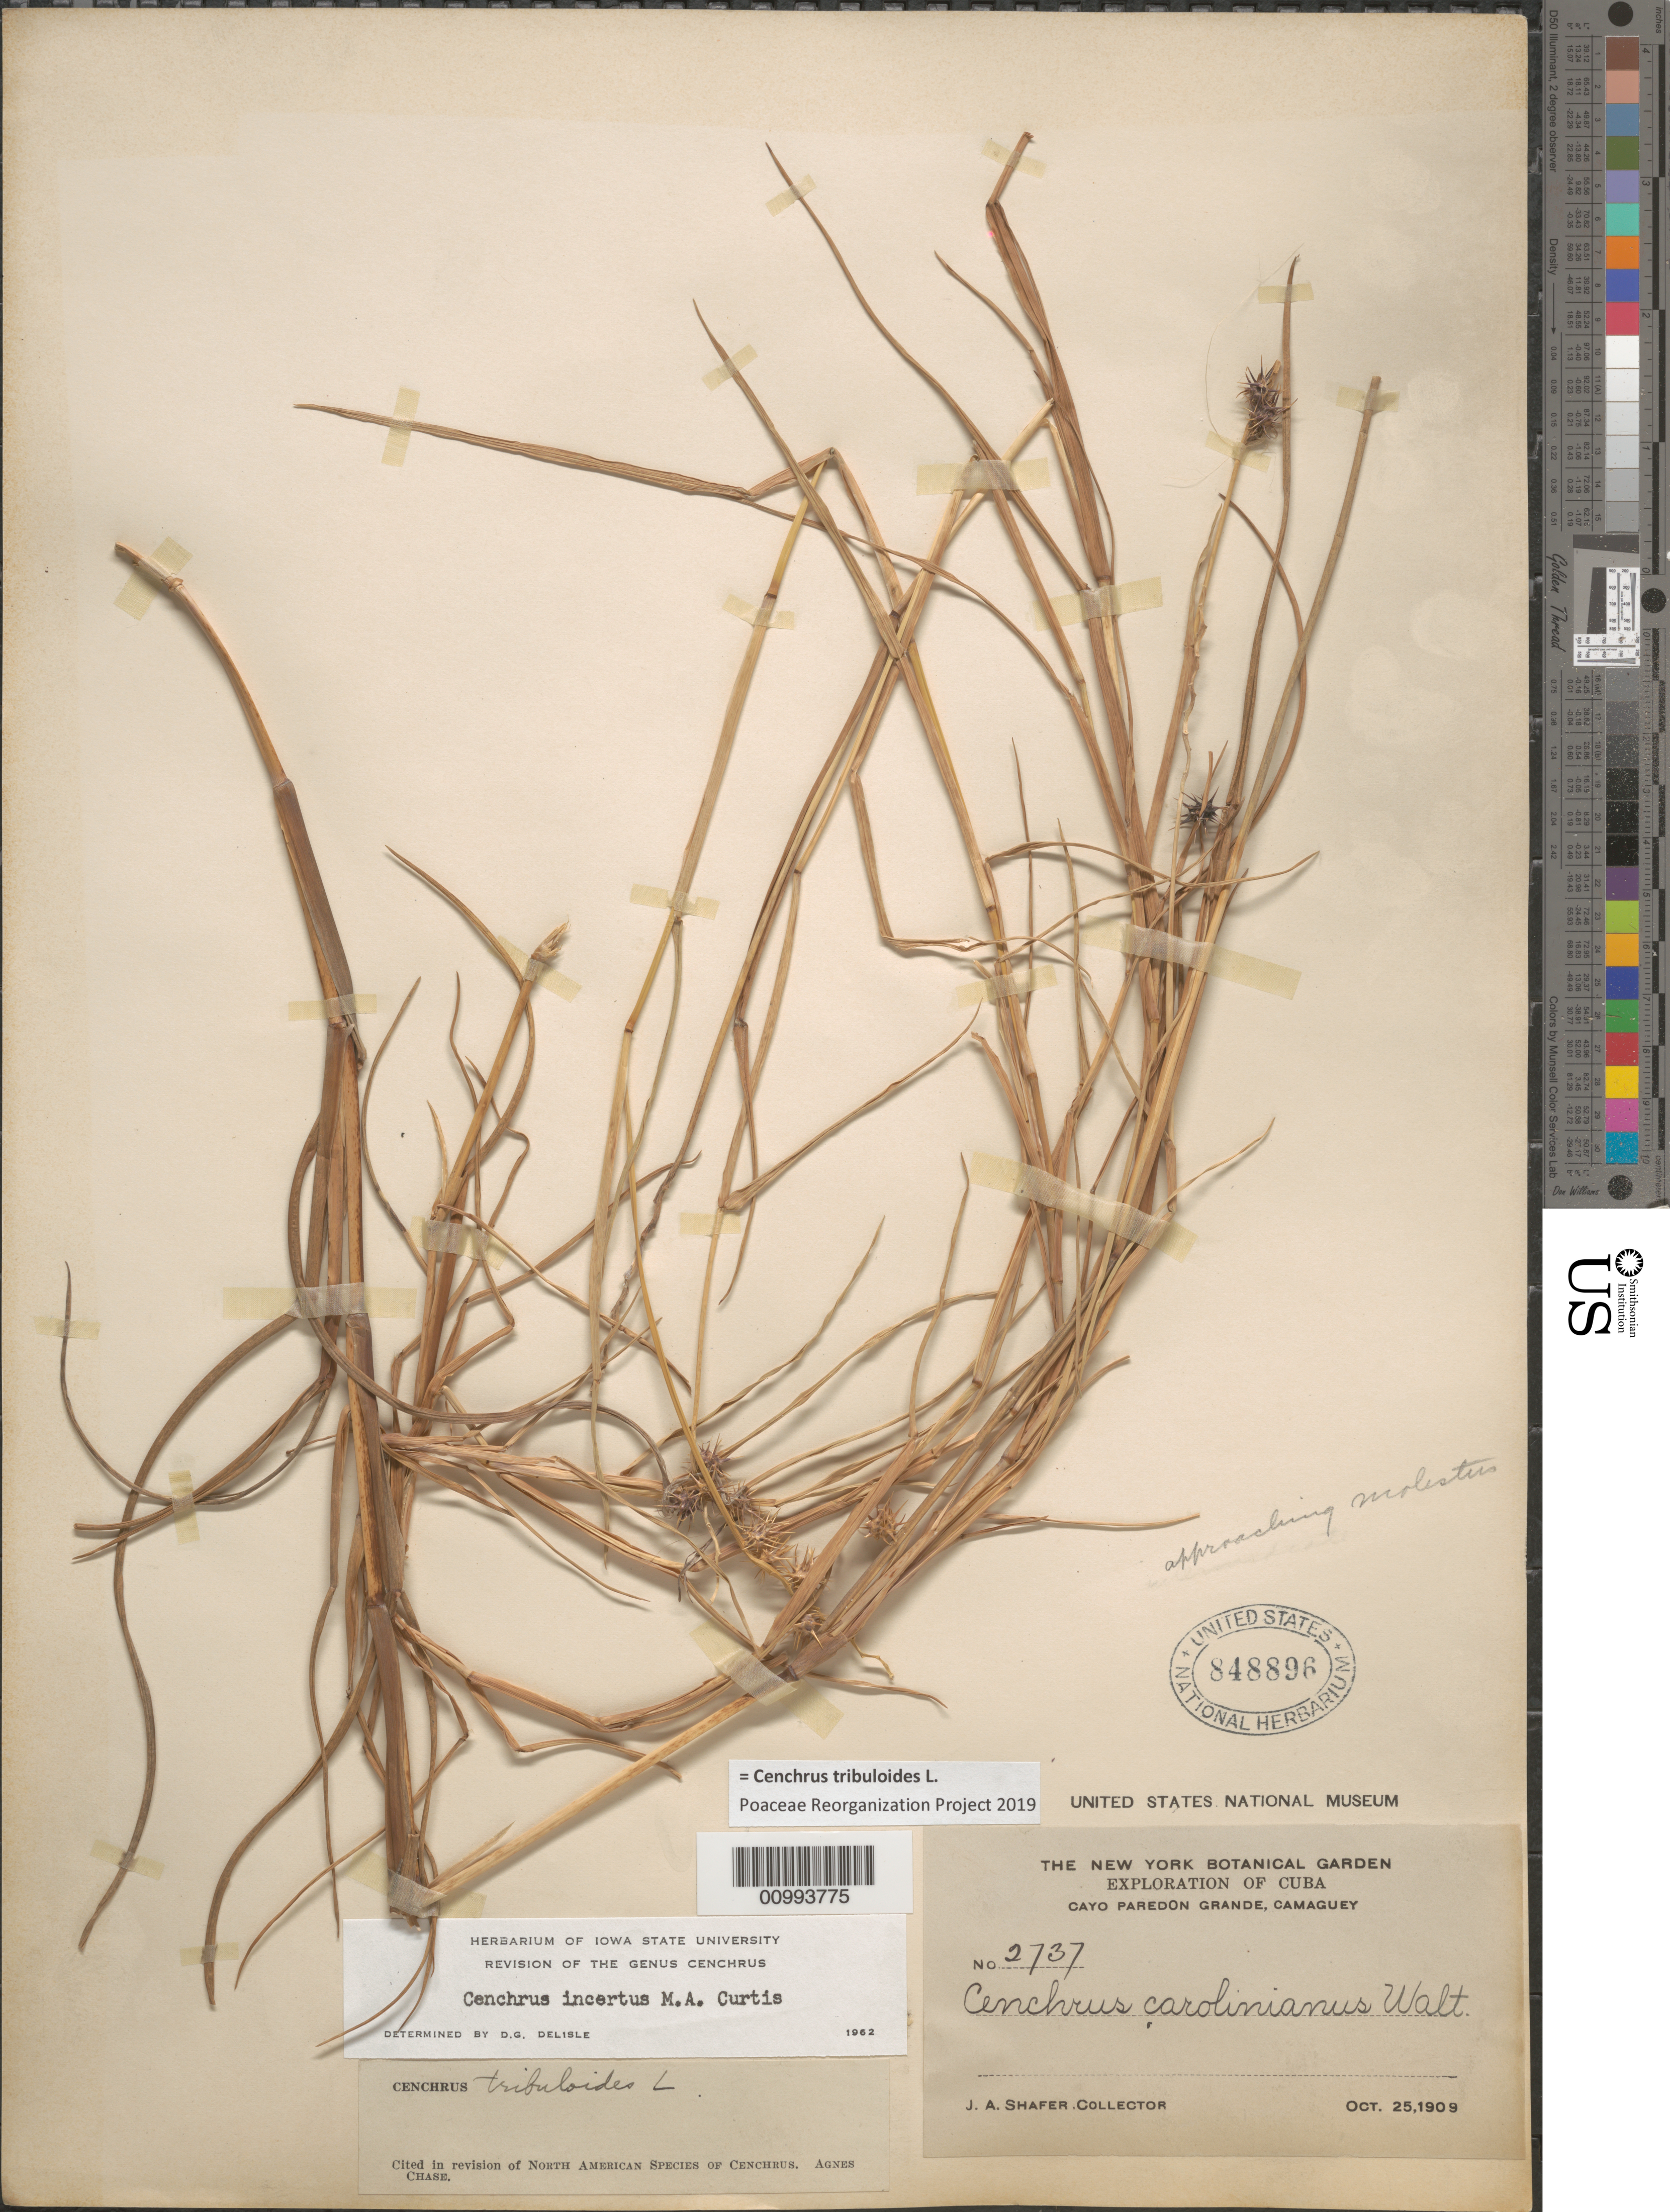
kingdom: Plantae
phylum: Tracheophyta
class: Liliopsida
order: Poales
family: Poaceae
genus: Cenchrus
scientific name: Cenchrus tribuloides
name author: L.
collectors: J. A. Shafer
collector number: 2737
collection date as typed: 25 Oct 1909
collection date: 1909-10-25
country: Cuba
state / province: Camagüey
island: Cuba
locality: Cayo Pardeon Grande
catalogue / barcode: US 848896